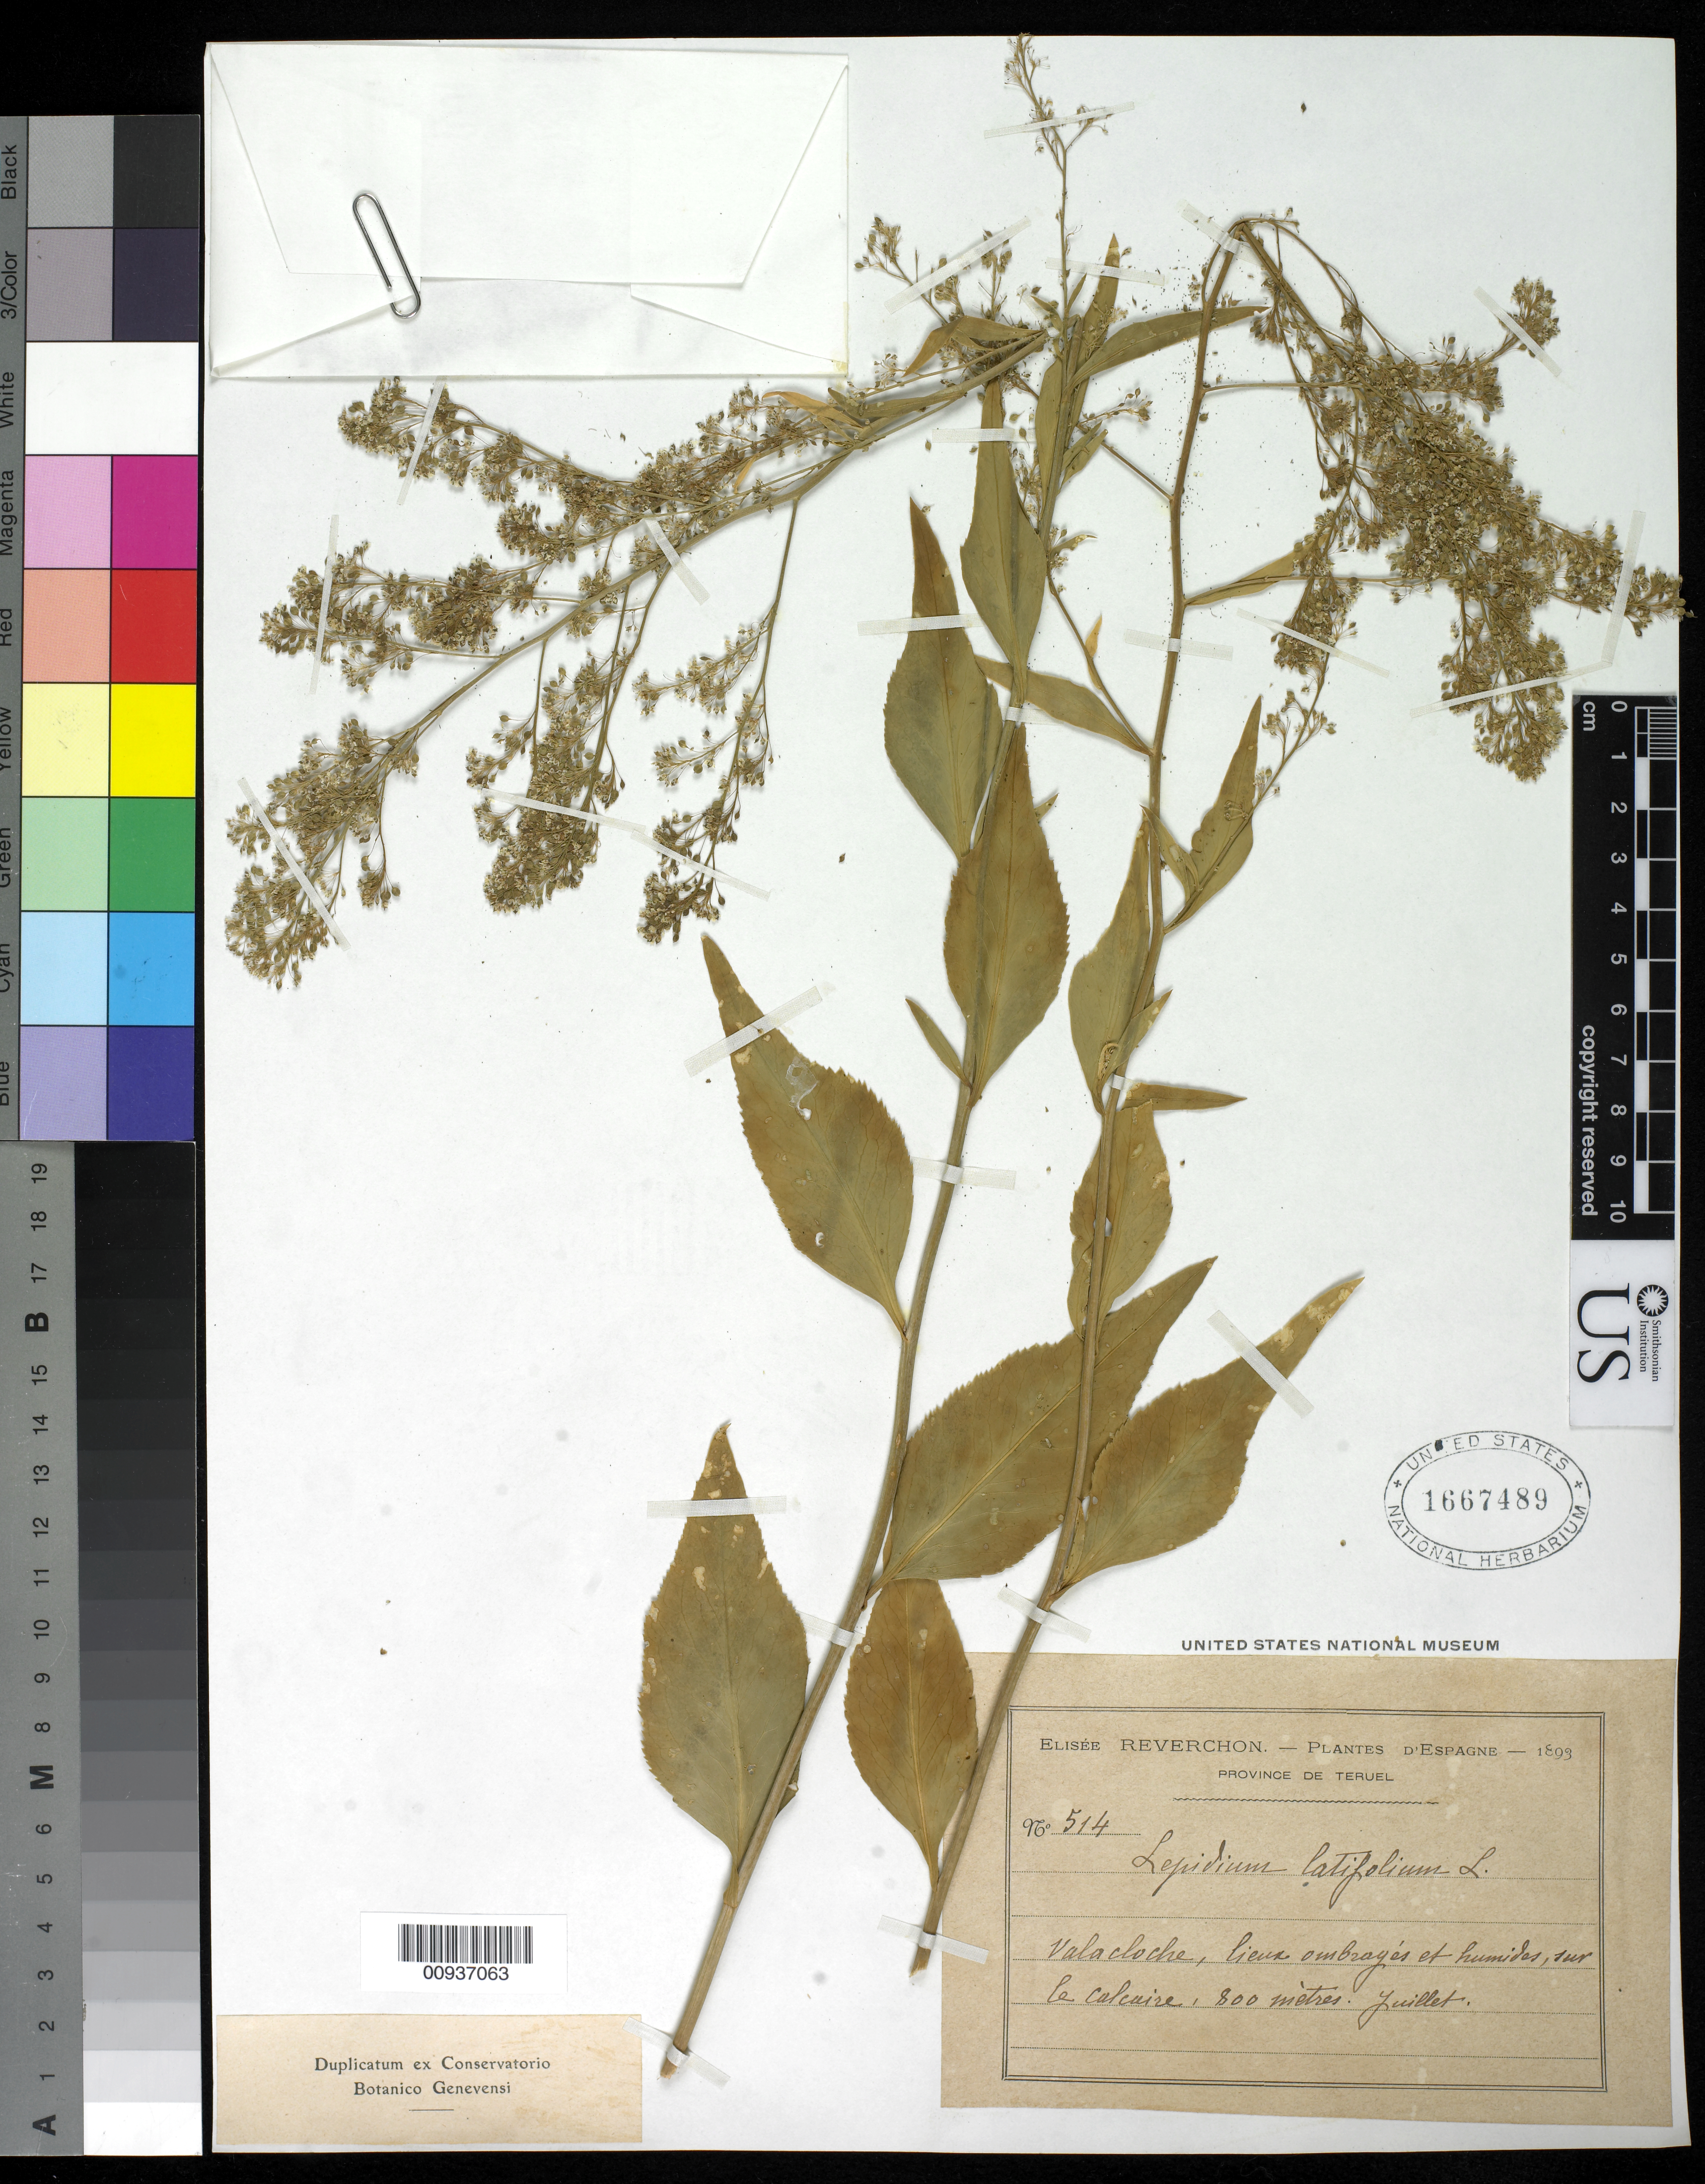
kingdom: Plantae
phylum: Tracheophyta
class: Magnoliopsida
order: Brassicales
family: Brassicaceae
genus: Lepidium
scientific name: Lepidium latifolium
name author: L.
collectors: E. Reverchon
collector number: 514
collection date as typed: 1893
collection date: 1893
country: Spain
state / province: Aragón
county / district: Teruel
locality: Valacloche, lieux ombragés et humides, [z]ur le calcui[s]e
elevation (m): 800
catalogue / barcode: US 1667489